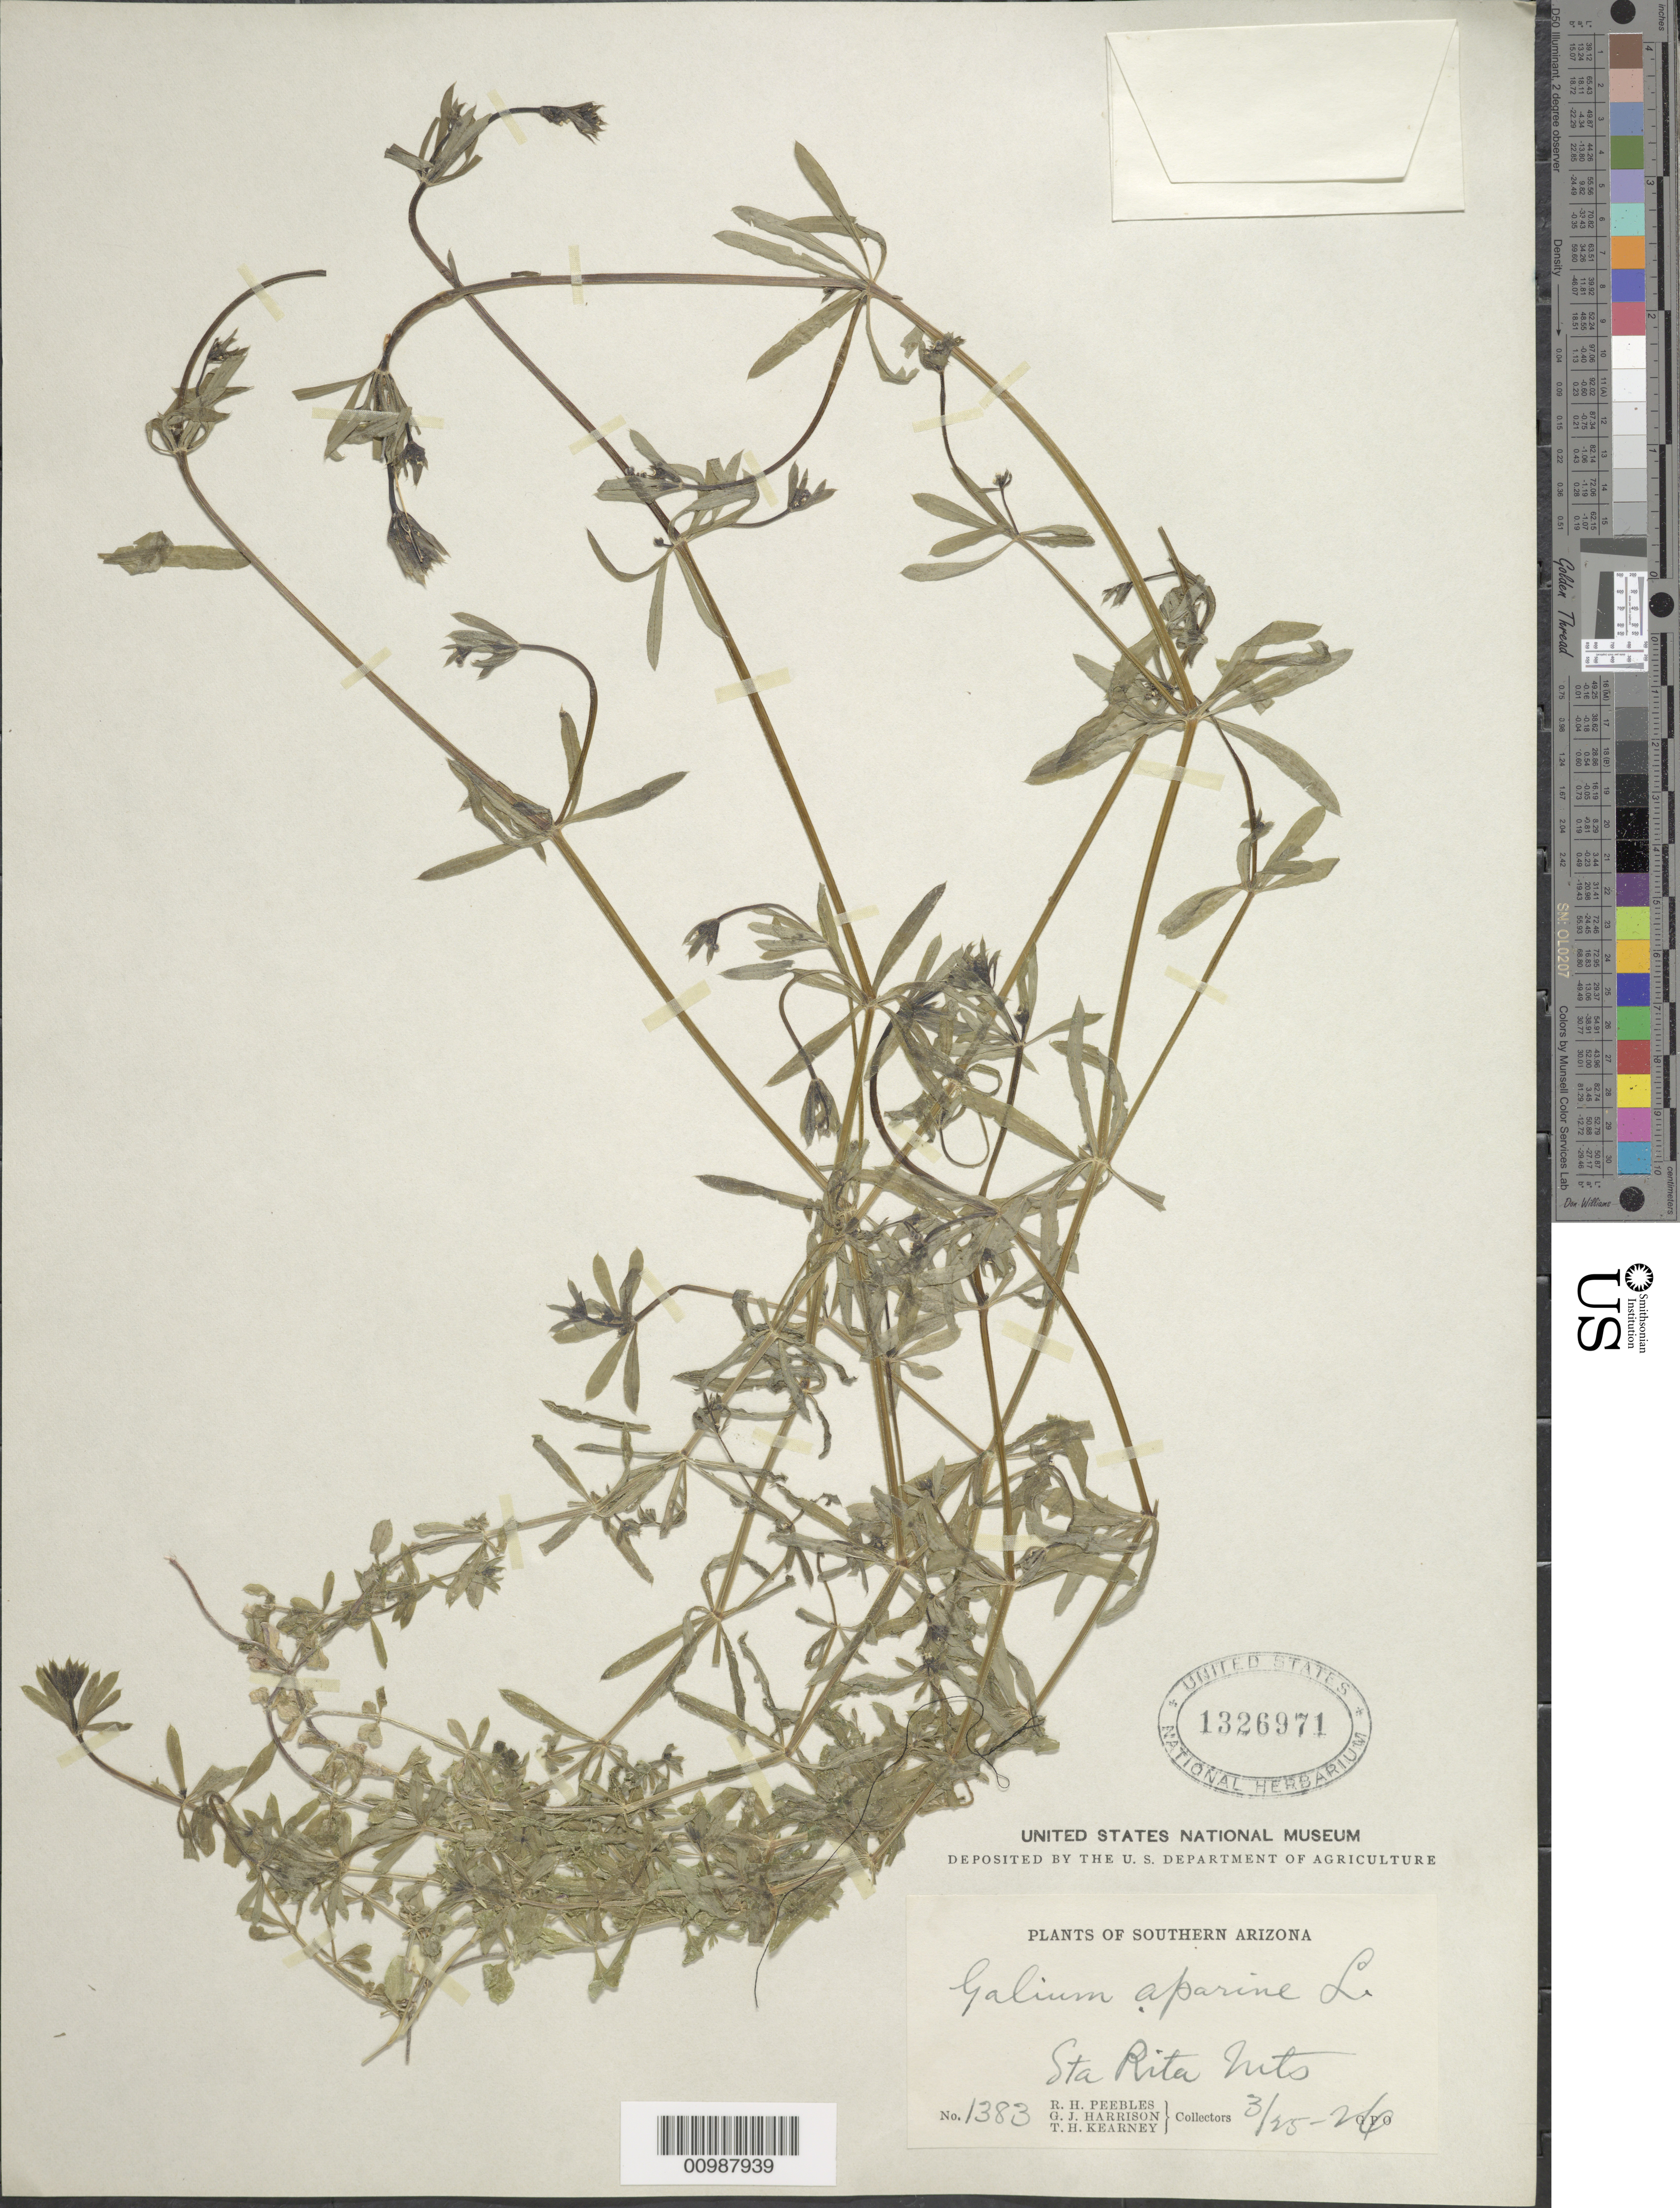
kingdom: Plantae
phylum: Tracheophyta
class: Magnoliopsida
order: Gentianales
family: Rubiaceae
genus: Galium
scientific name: Galium aparine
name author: L.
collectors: R. H. Peebles & G. J. Harrison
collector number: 1383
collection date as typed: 25 Apr 1826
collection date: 1826-04-25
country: United States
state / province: Arizona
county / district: Santa Cruz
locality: Santa Rita Mountains.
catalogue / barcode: US 1326971